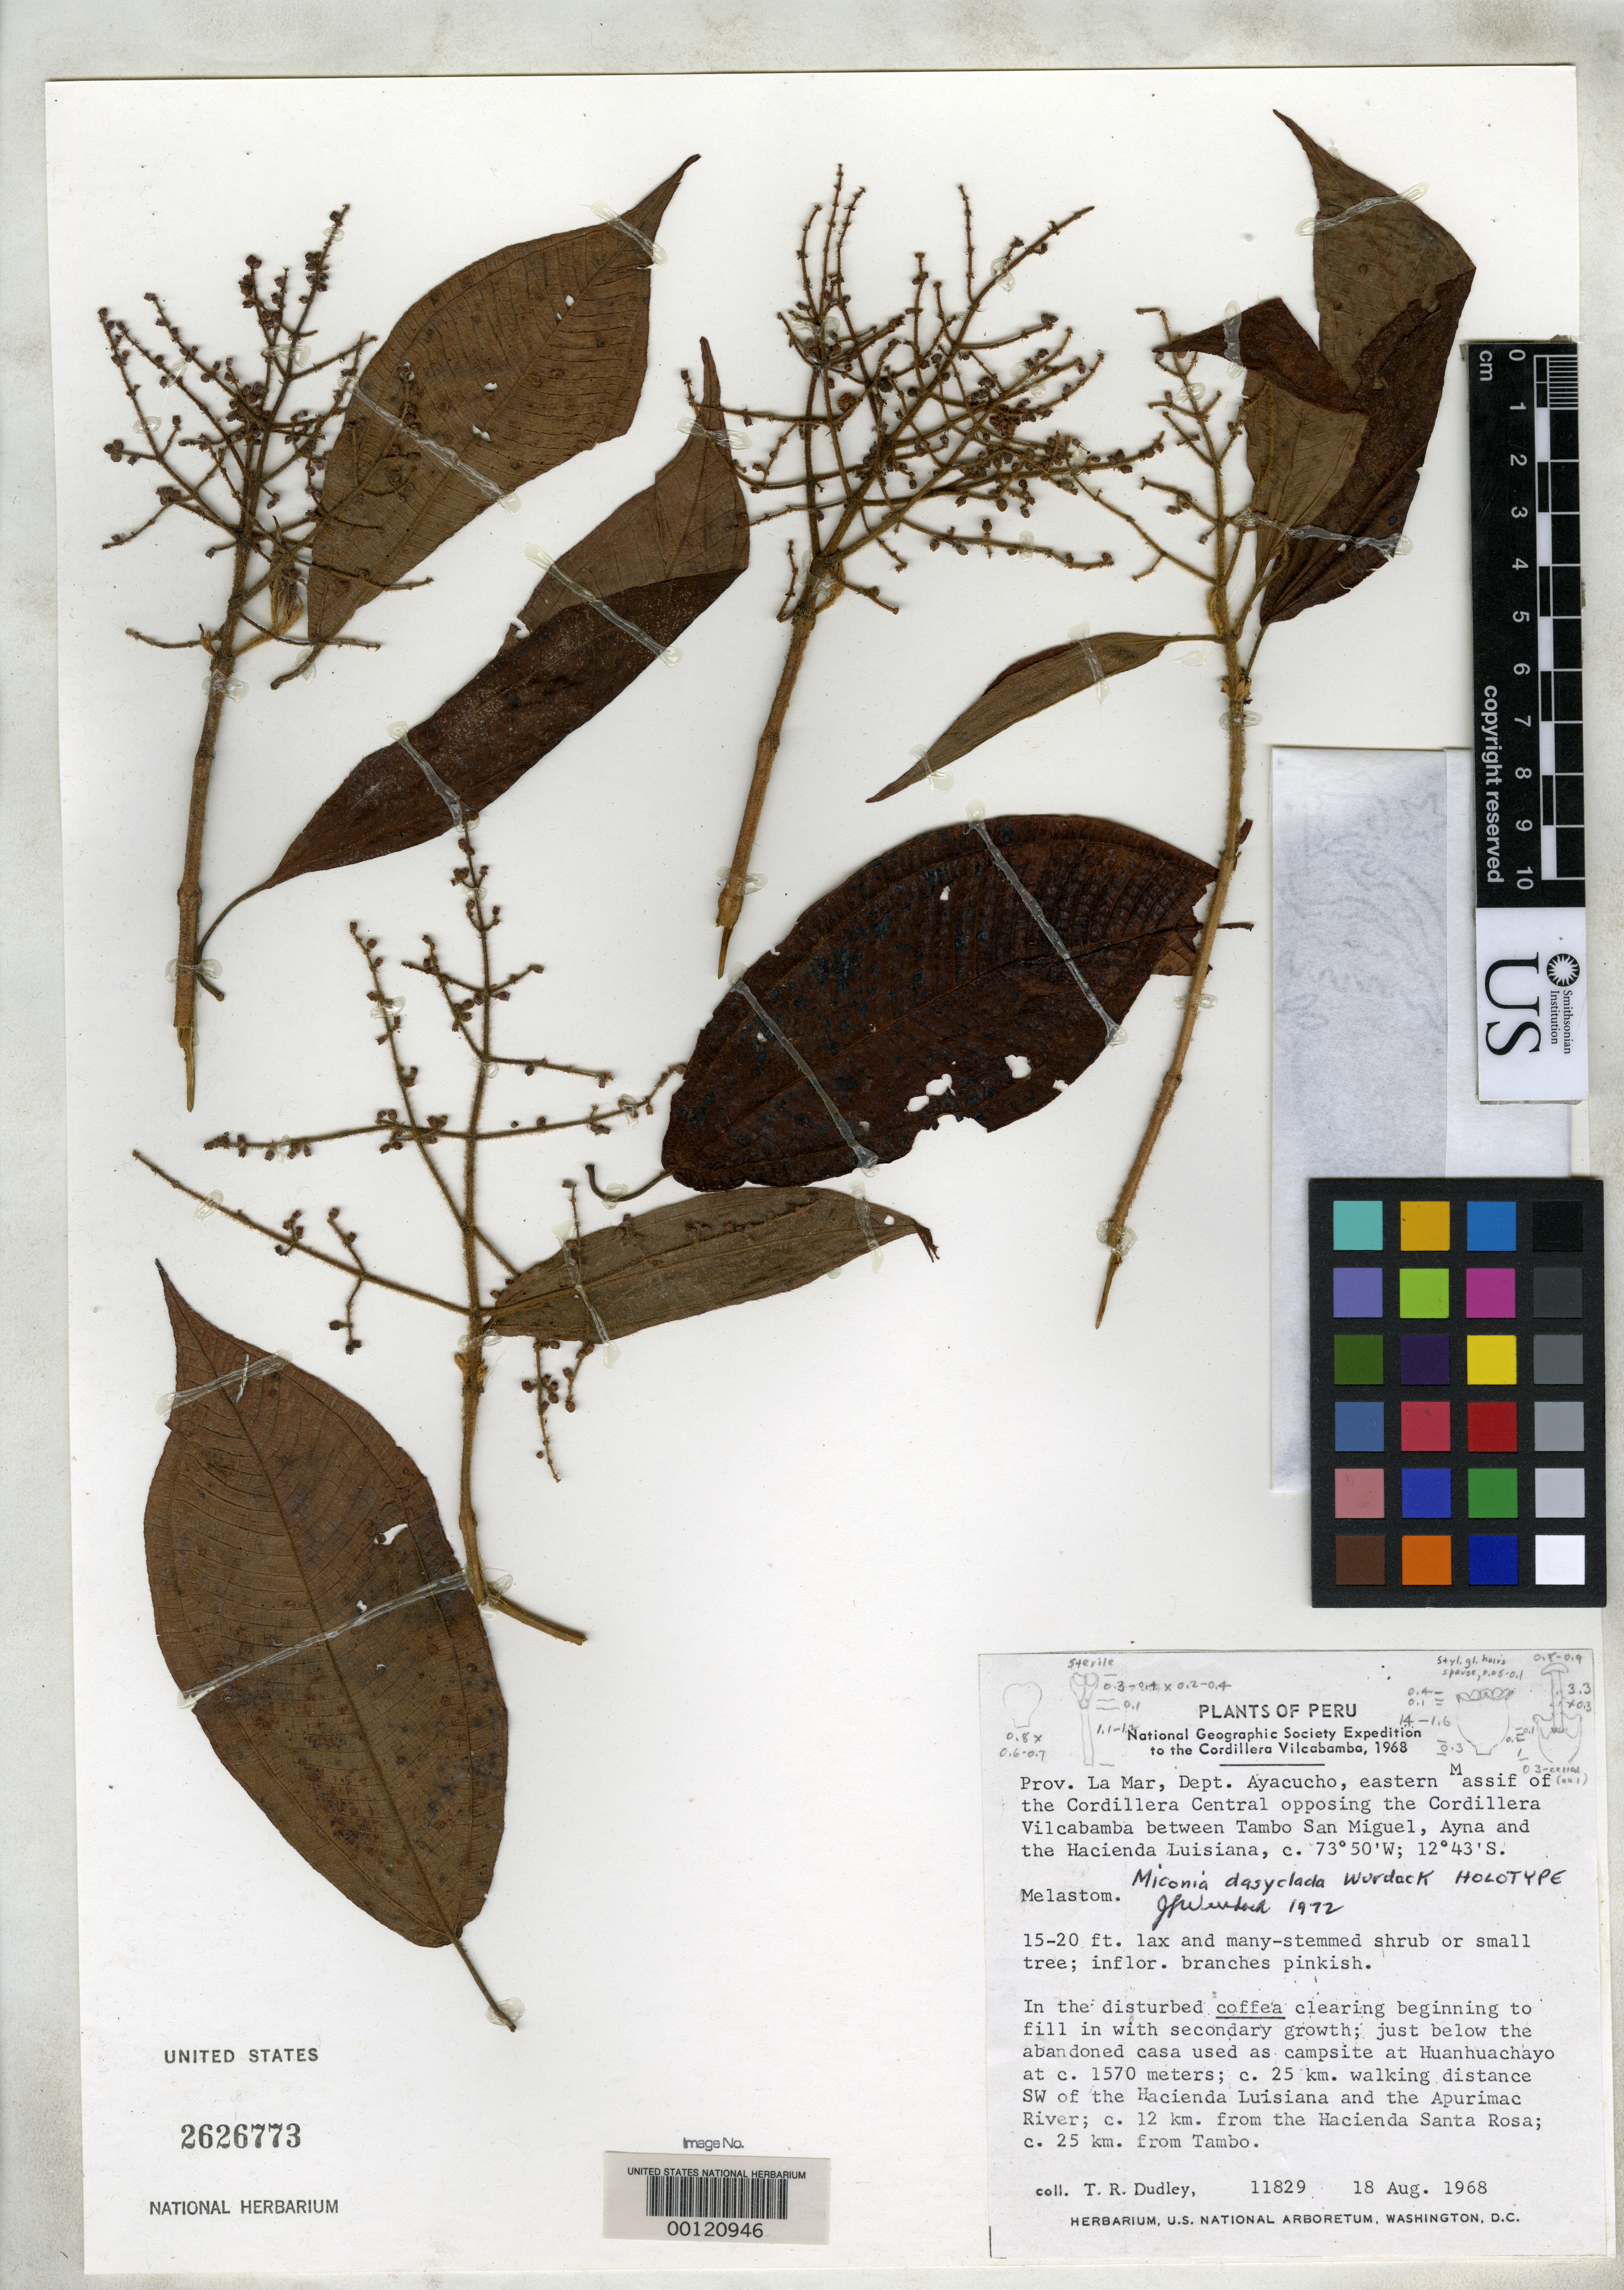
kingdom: Plantae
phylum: Tracheophyta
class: Magnoliopsida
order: Myrtales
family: Melastomataceae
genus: Miconia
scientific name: Miconia dasyclada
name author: Wurdack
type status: Holotype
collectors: T. R. Dudley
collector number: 11829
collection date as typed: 18 Aug 1968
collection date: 1968-08-18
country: Peru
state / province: Ayacucho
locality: Huanhuachayo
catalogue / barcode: US 2626773